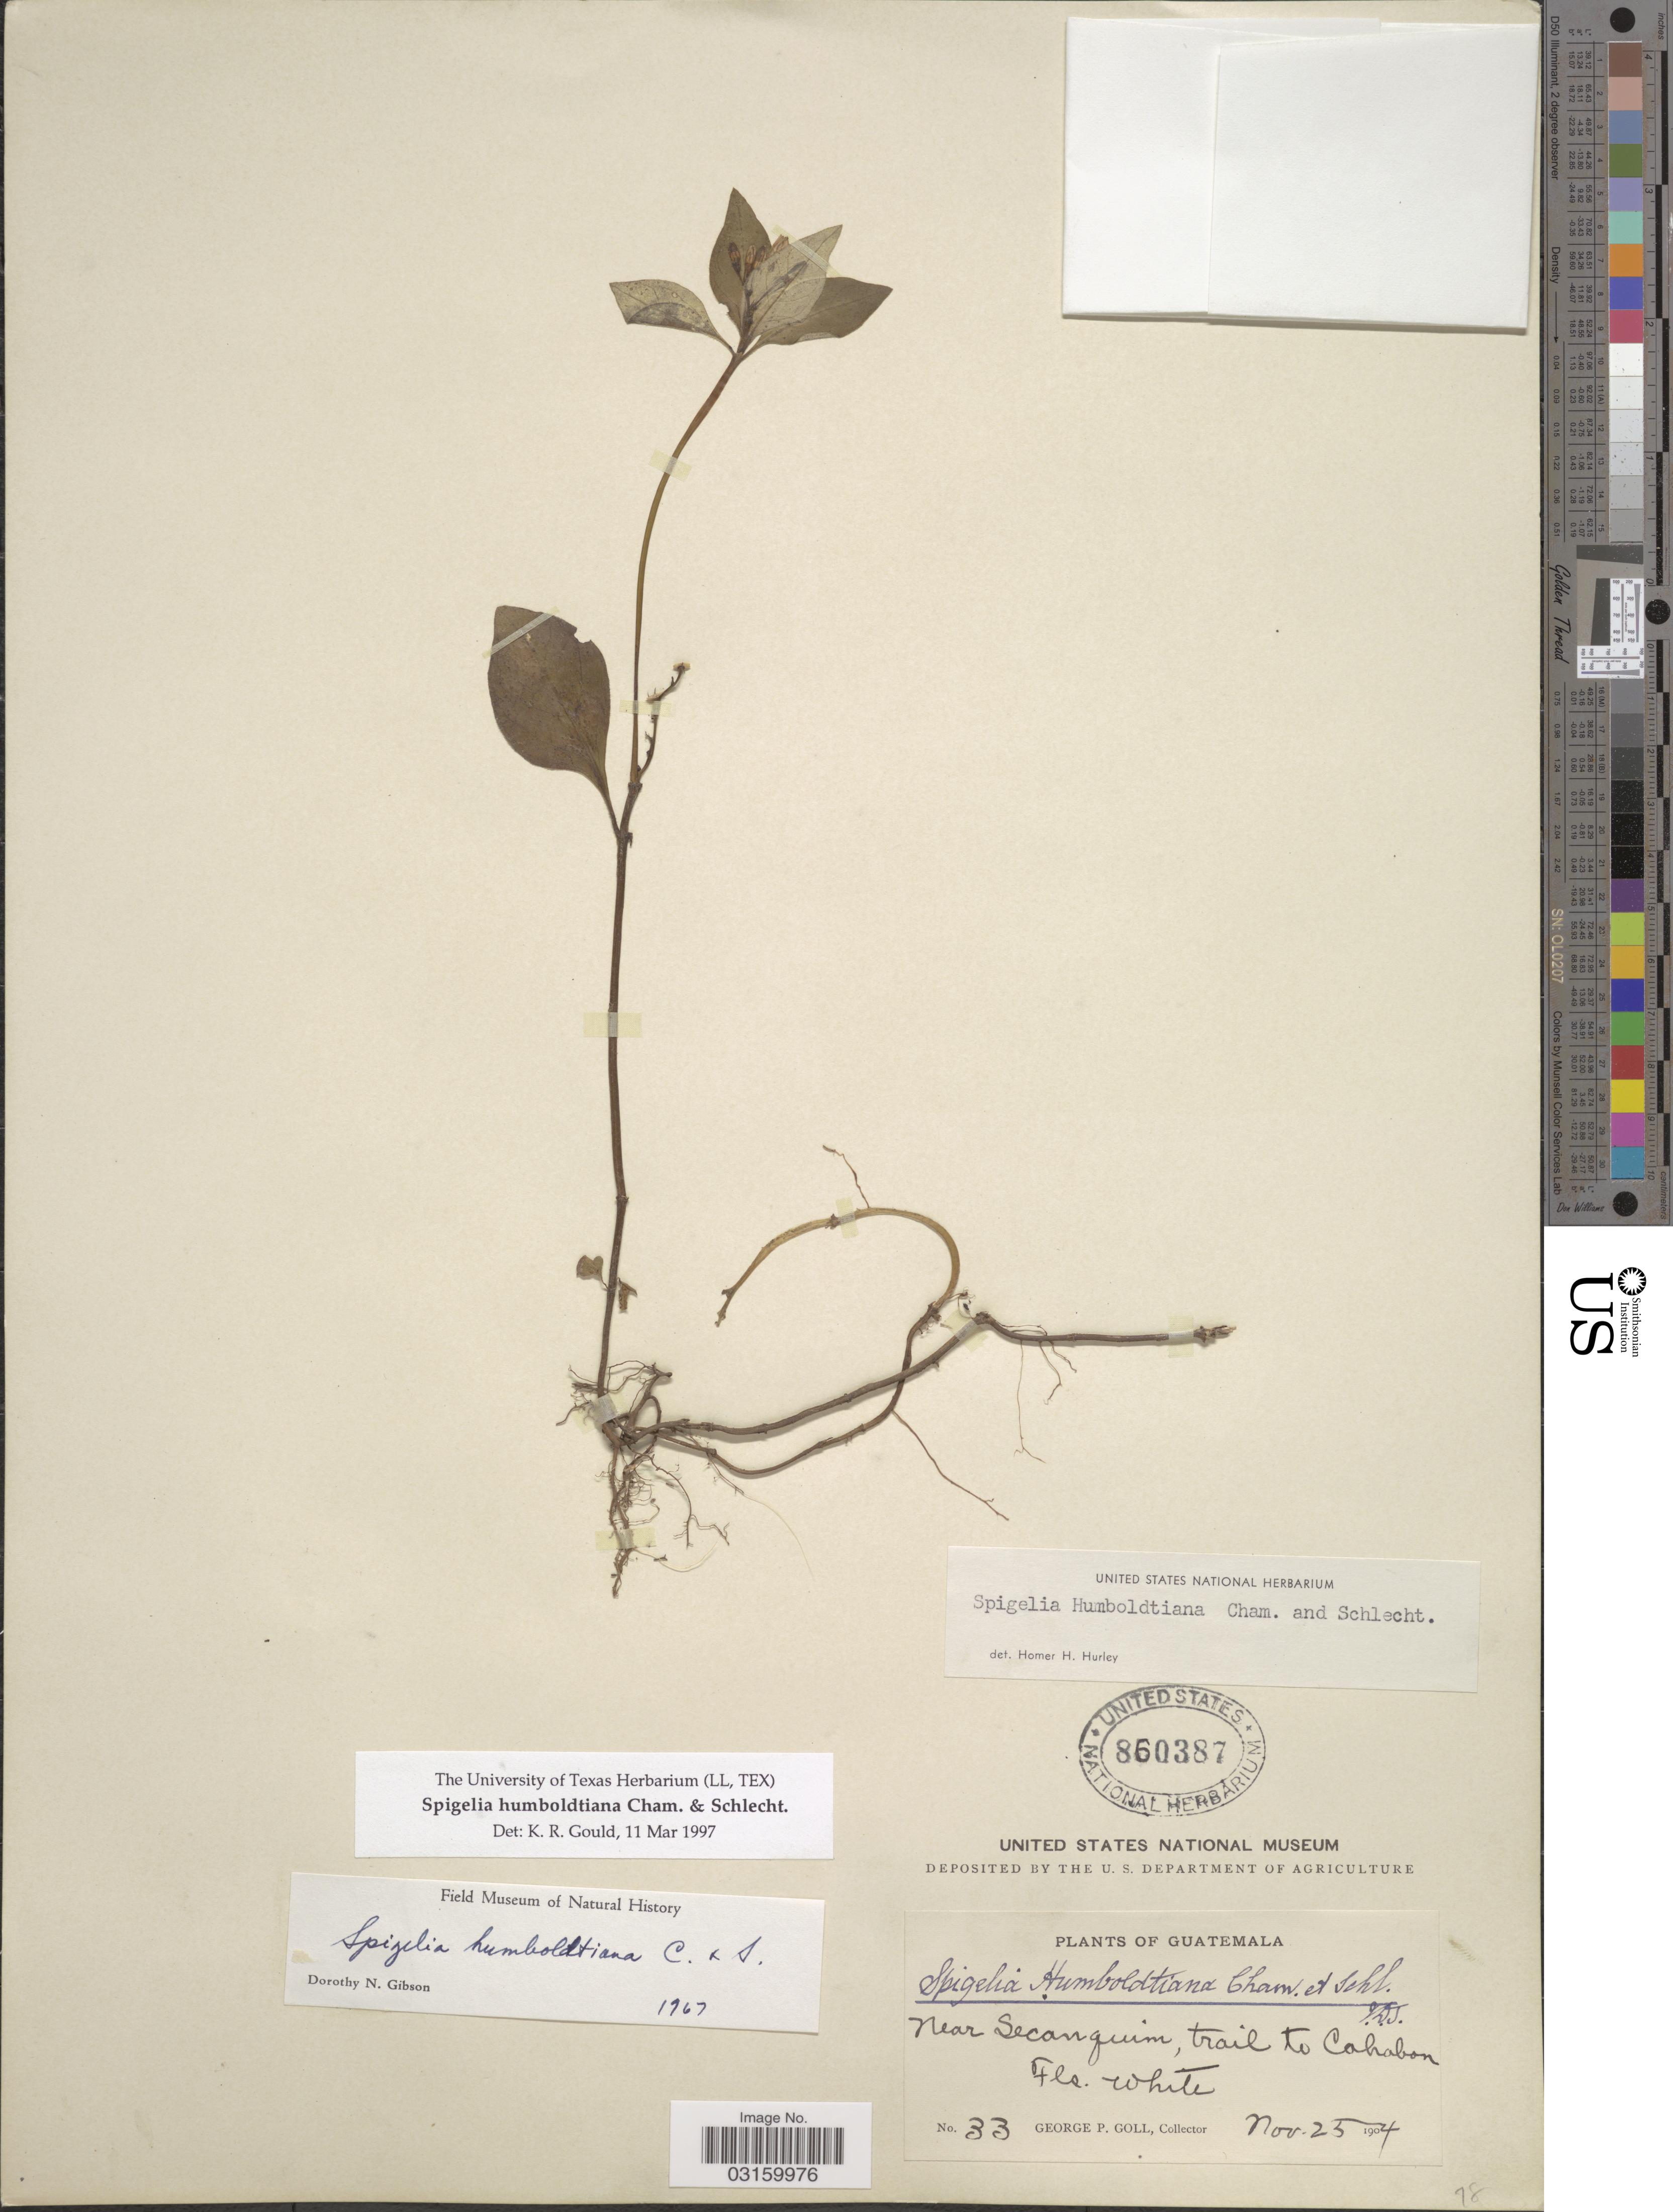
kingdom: Plantae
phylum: Tracheophyta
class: Magnoliopsida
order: Gentianales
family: Loganiaceae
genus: Spigelia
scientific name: Spigelia humboldtiana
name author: Cham. & Schltdl.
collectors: G. P. Goll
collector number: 33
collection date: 1904-11-25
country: Guatemala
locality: Near Secanquim, trail to Cahabon.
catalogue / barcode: US 860387